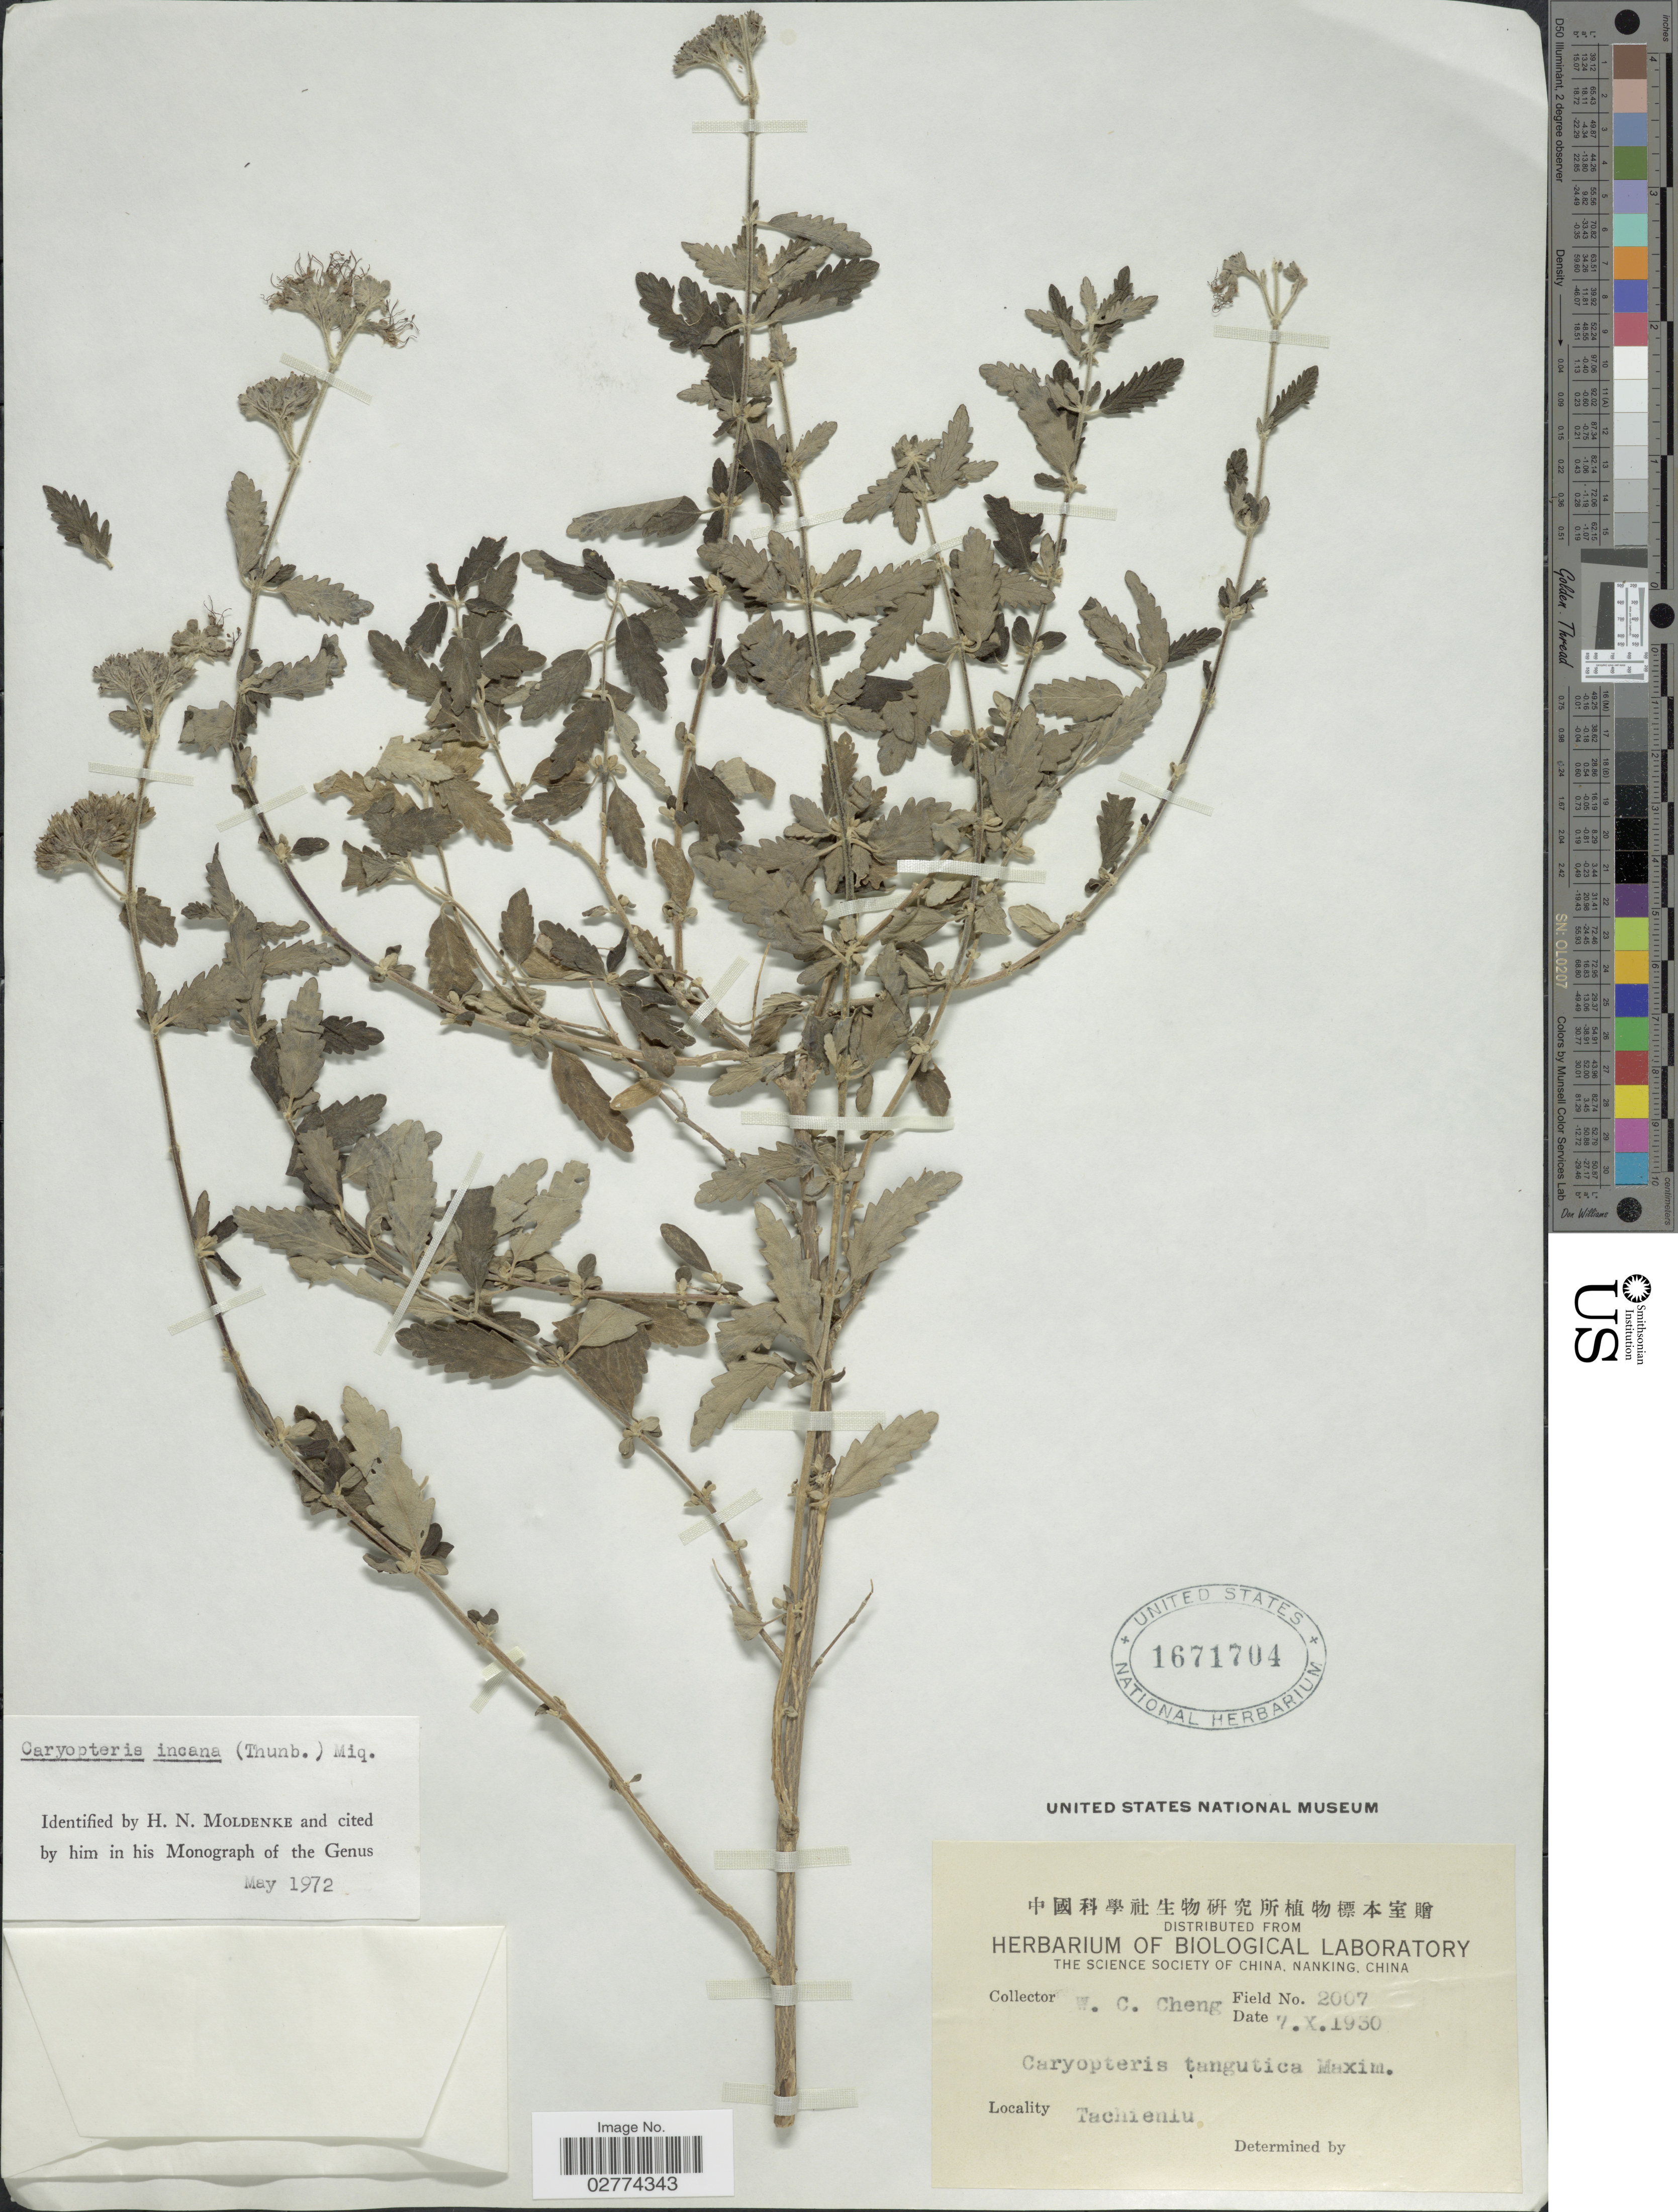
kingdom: Plantae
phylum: Tracheophyta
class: Magnoliopsida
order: Lamiales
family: Lamiaceae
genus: Caryopteris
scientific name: Caryopteris incana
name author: (Thunb. ex Houtt.) Miq.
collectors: W. C. Cheng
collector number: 2007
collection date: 1930-10-07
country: China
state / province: Sichuan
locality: Tachienlu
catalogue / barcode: US 1671704